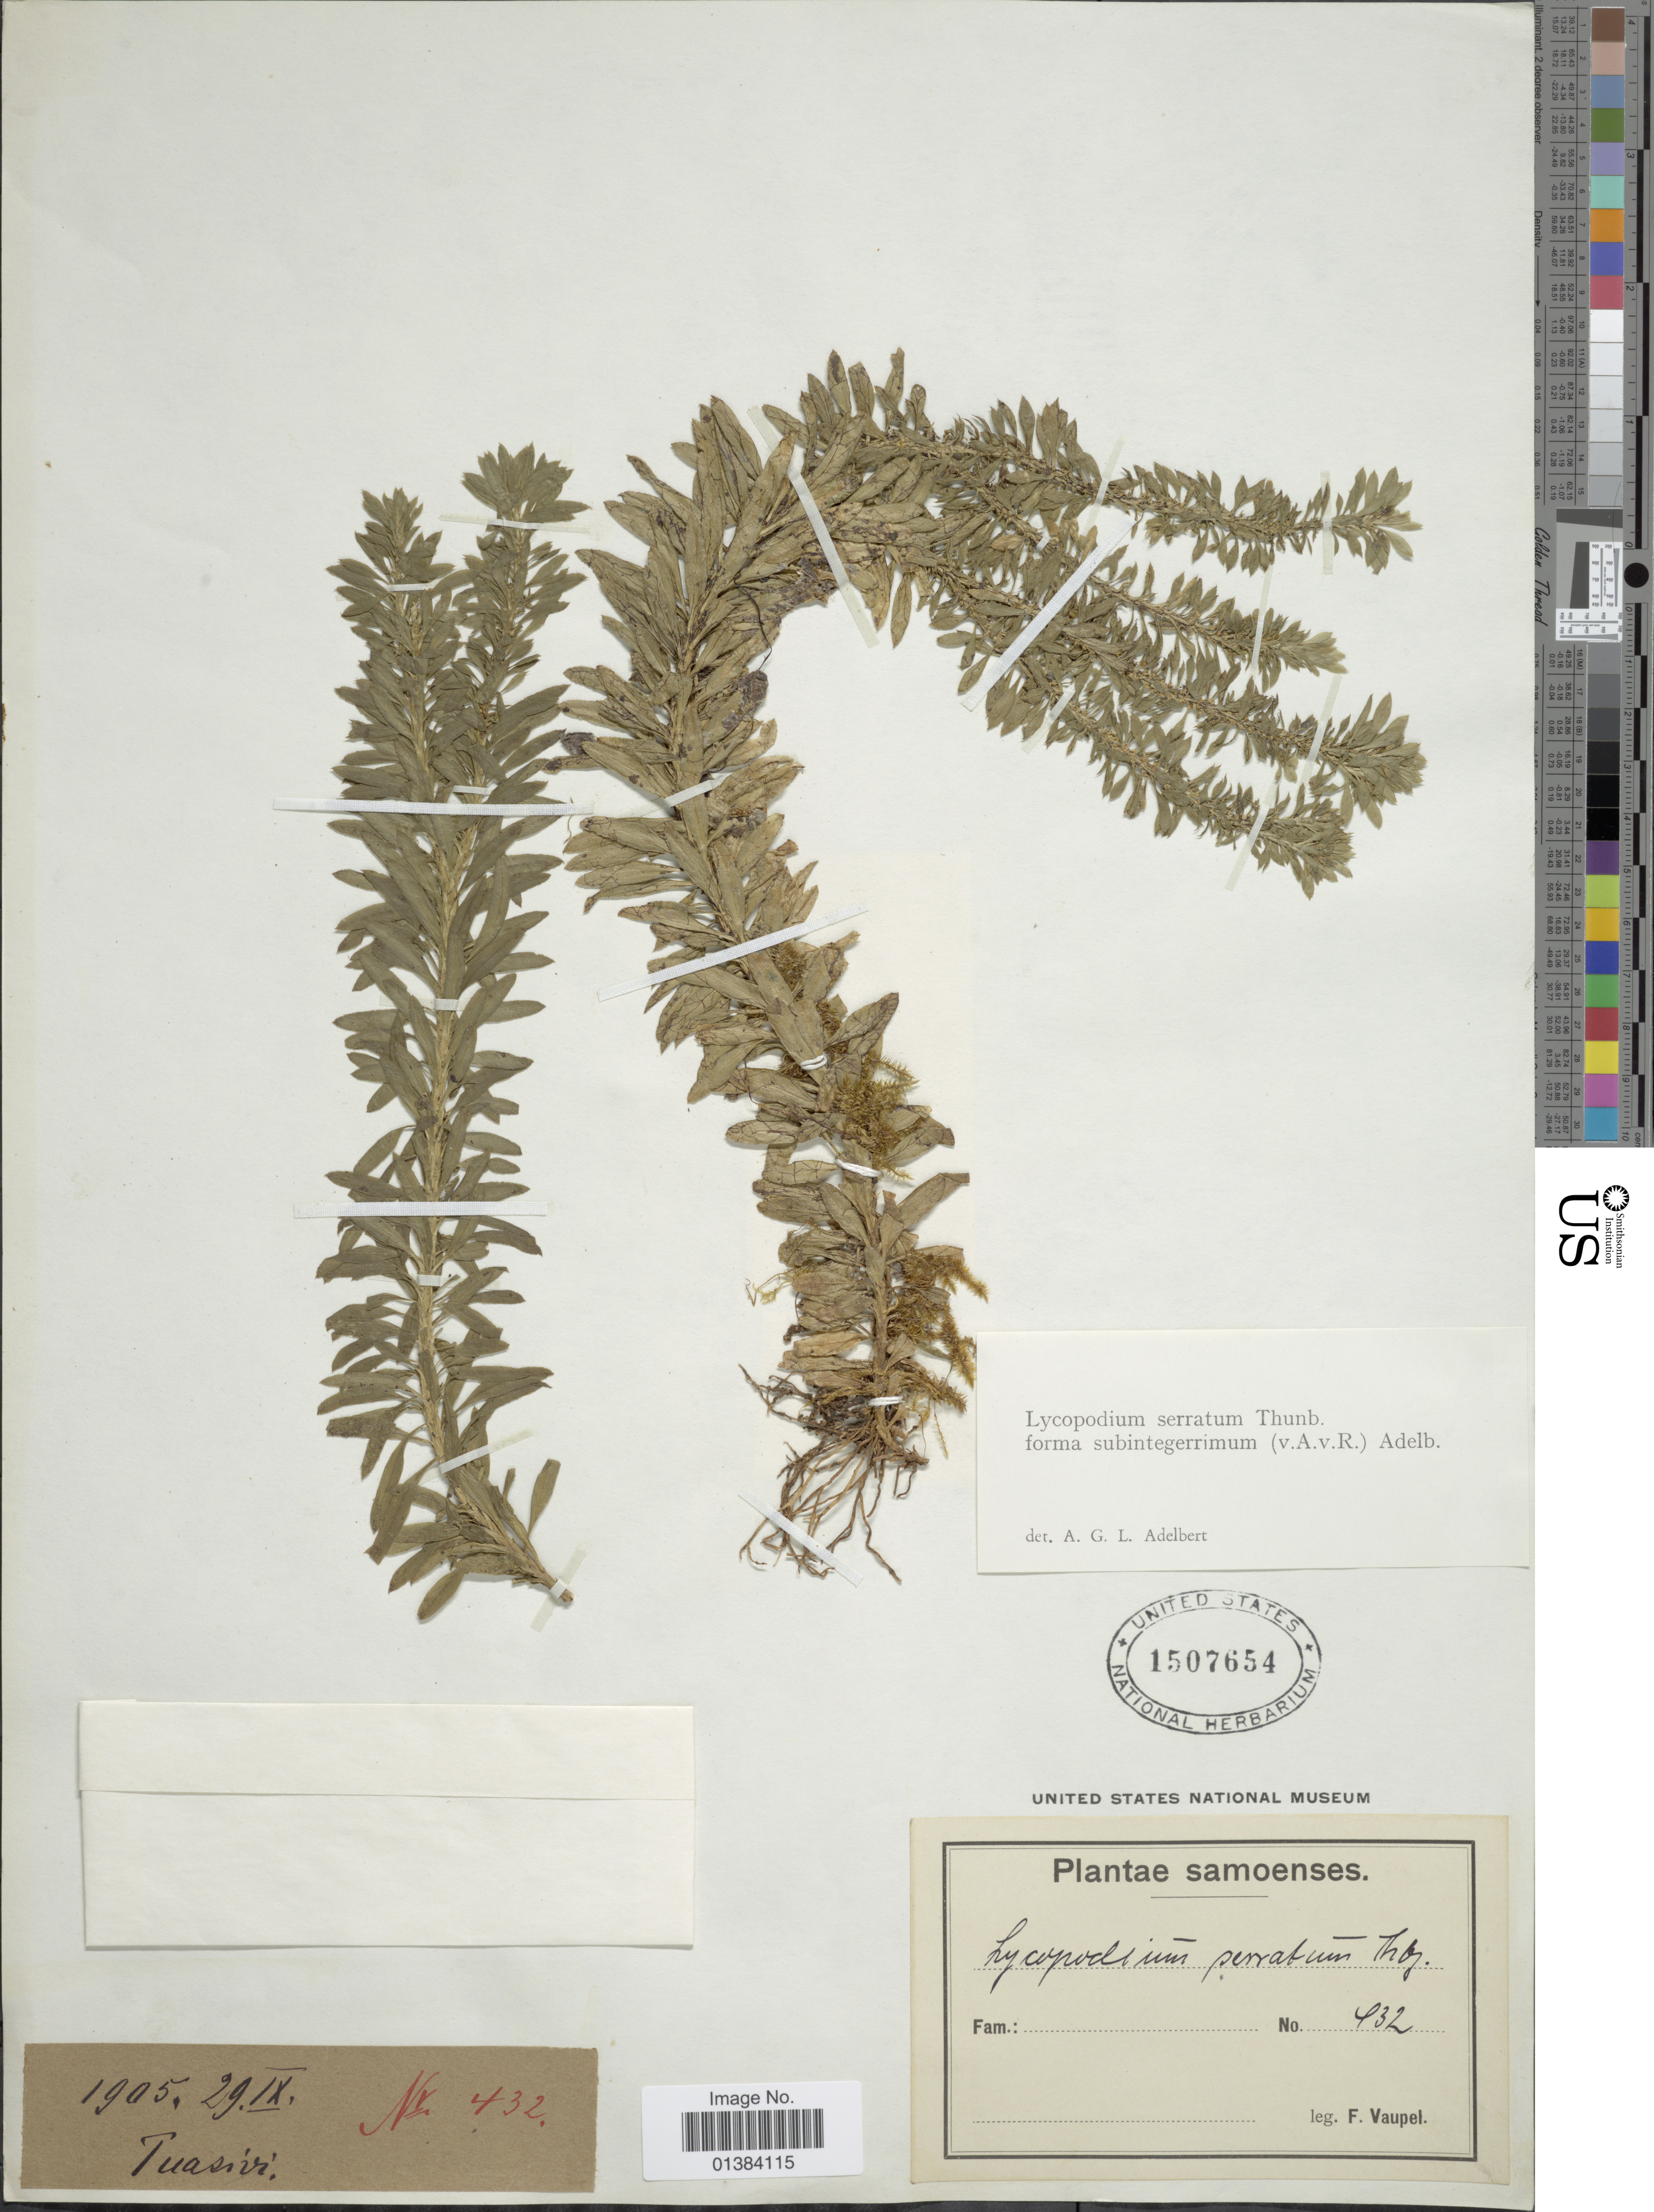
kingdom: Plantae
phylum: Tracheophyta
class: Lycopodiopsida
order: Lycopodiales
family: Lycopodiaceae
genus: Huperzia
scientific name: Huperzia serrata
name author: (Thunb.) Trevis.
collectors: F. Vaupel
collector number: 432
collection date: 1905-09-29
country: Samoa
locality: Tuasiri [interpreted]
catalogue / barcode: US 1507654